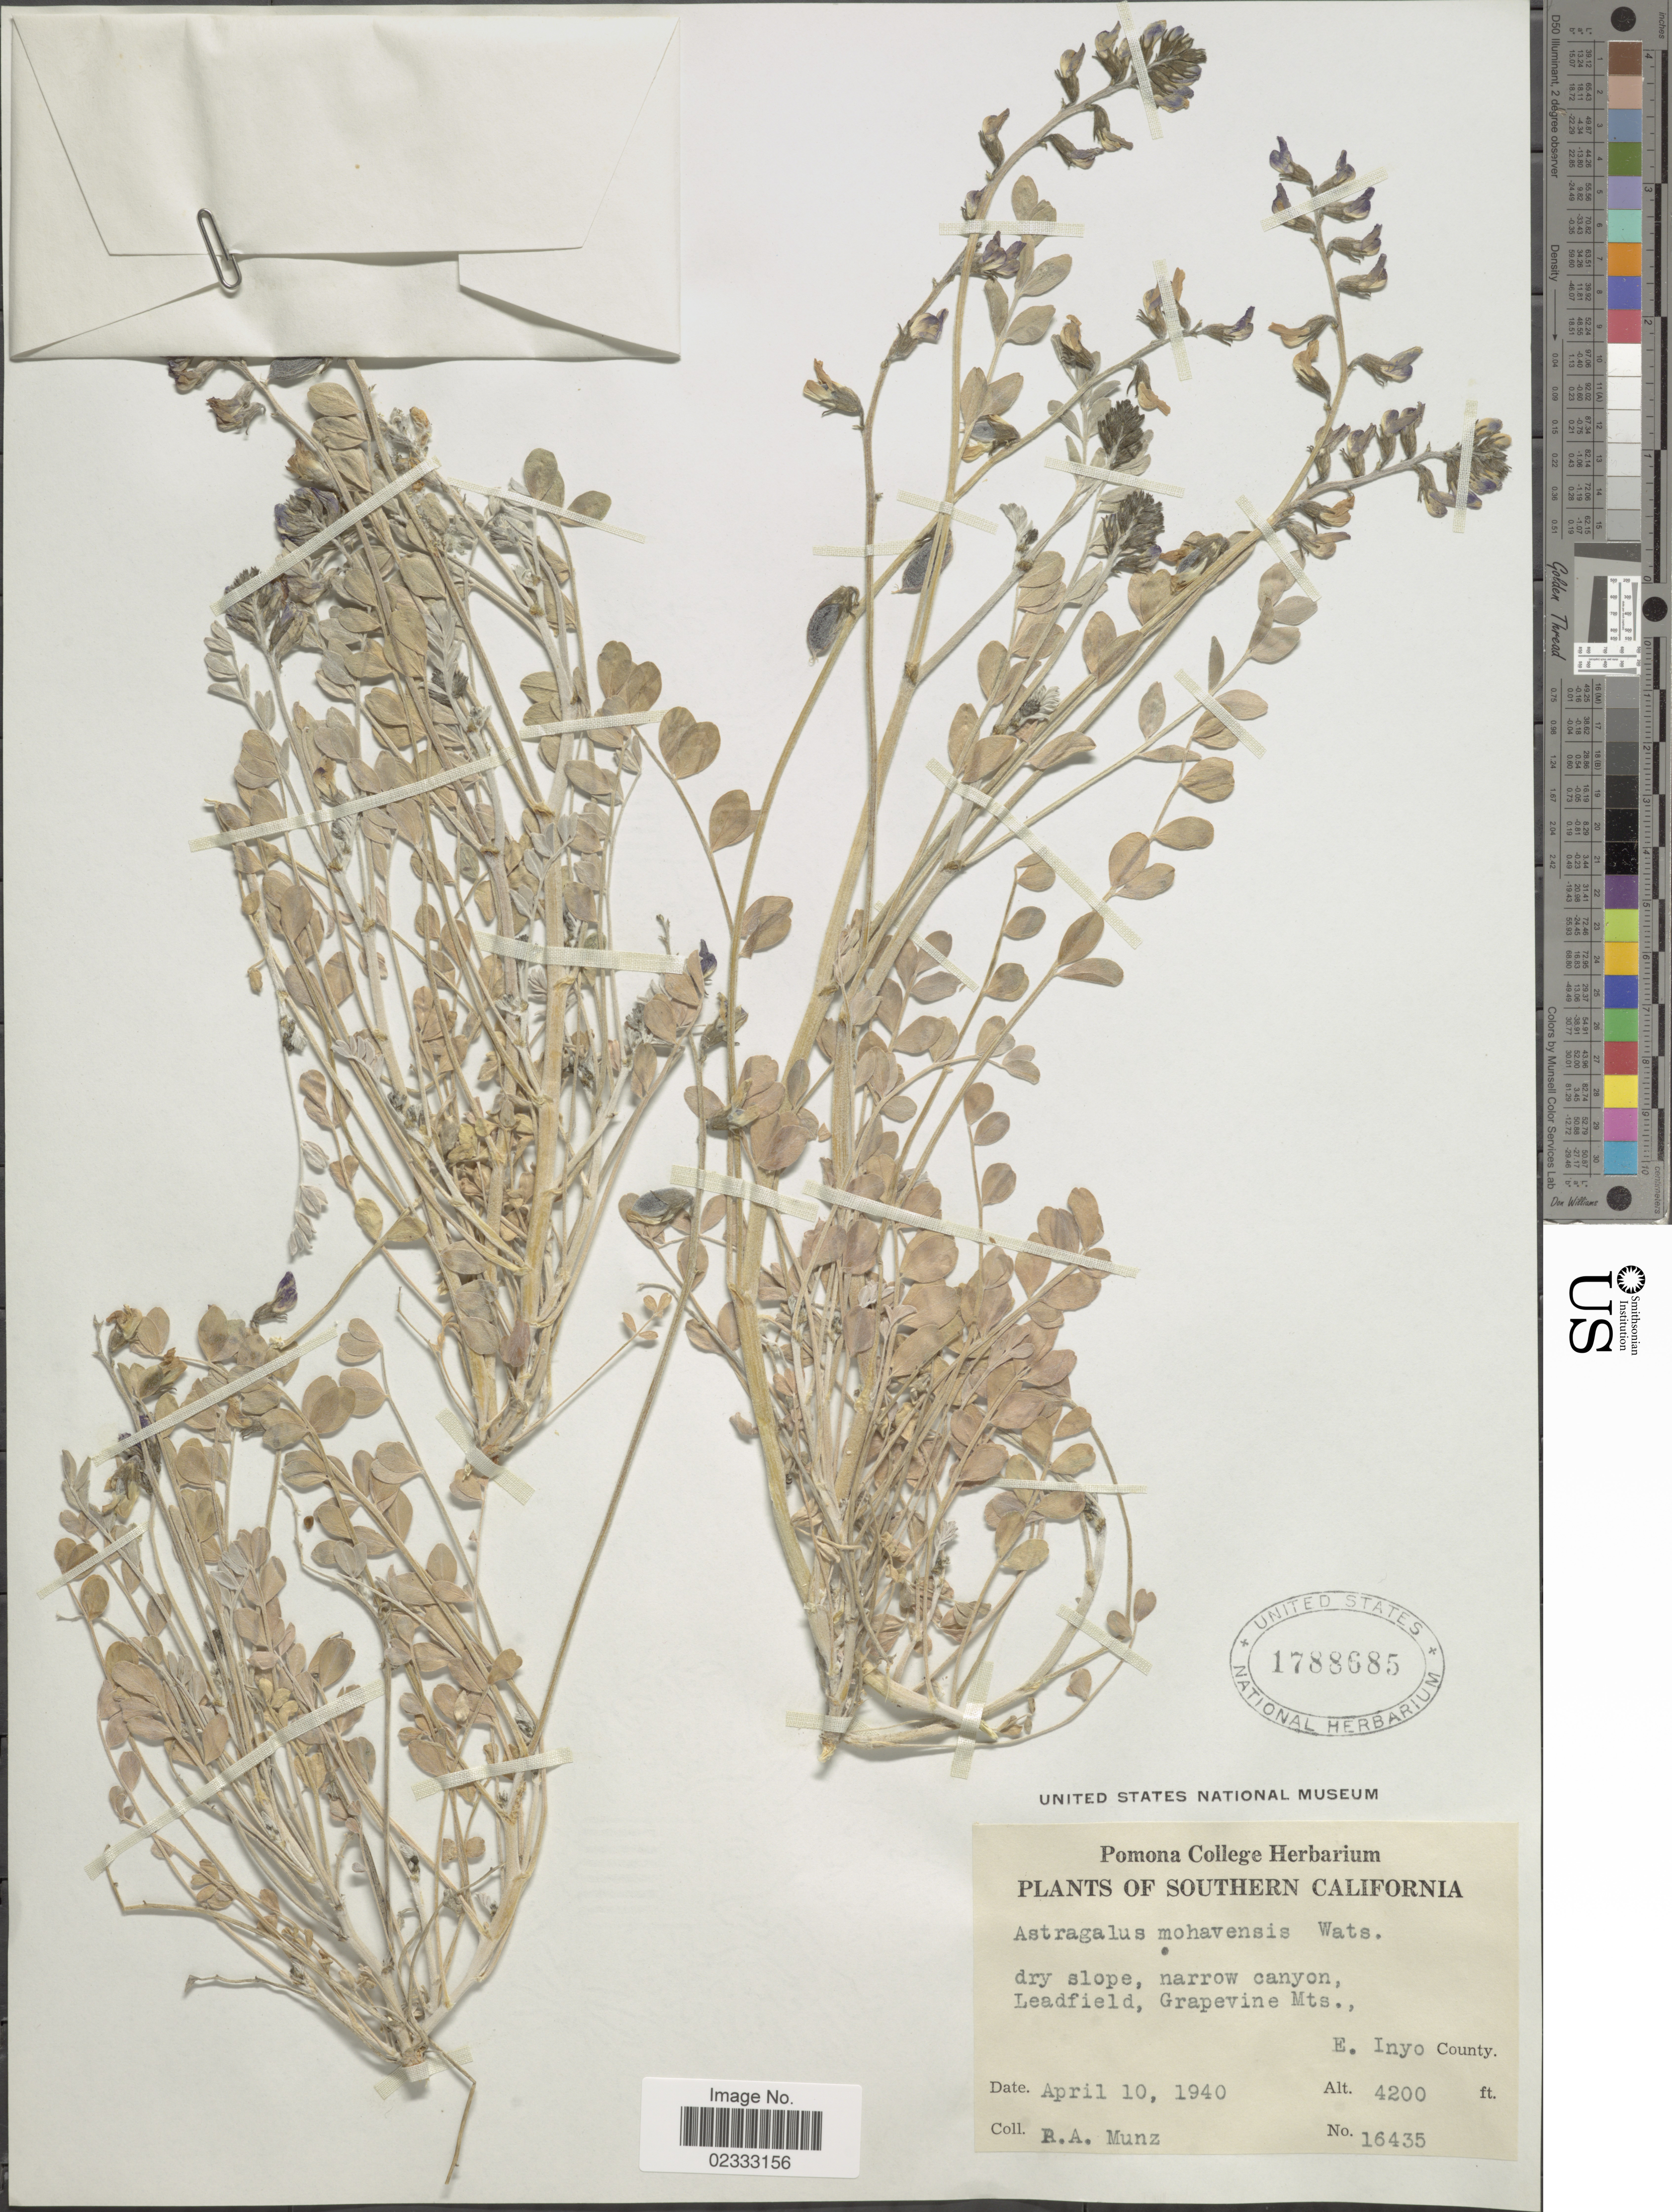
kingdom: Plantae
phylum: Tracheophyta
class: Magnoliopsida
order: Fabales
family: Fabaceae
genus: Astragalus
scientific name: Astragalus mojavensis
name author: S. Watson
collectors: P. A. Munz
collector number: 16435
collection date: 1940-04-10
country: United States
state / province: California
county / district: Inyo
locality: Southern California, Leadfield, Grapevine Mits.E. Inyo County.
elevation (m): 1280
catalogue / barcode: US 1788685